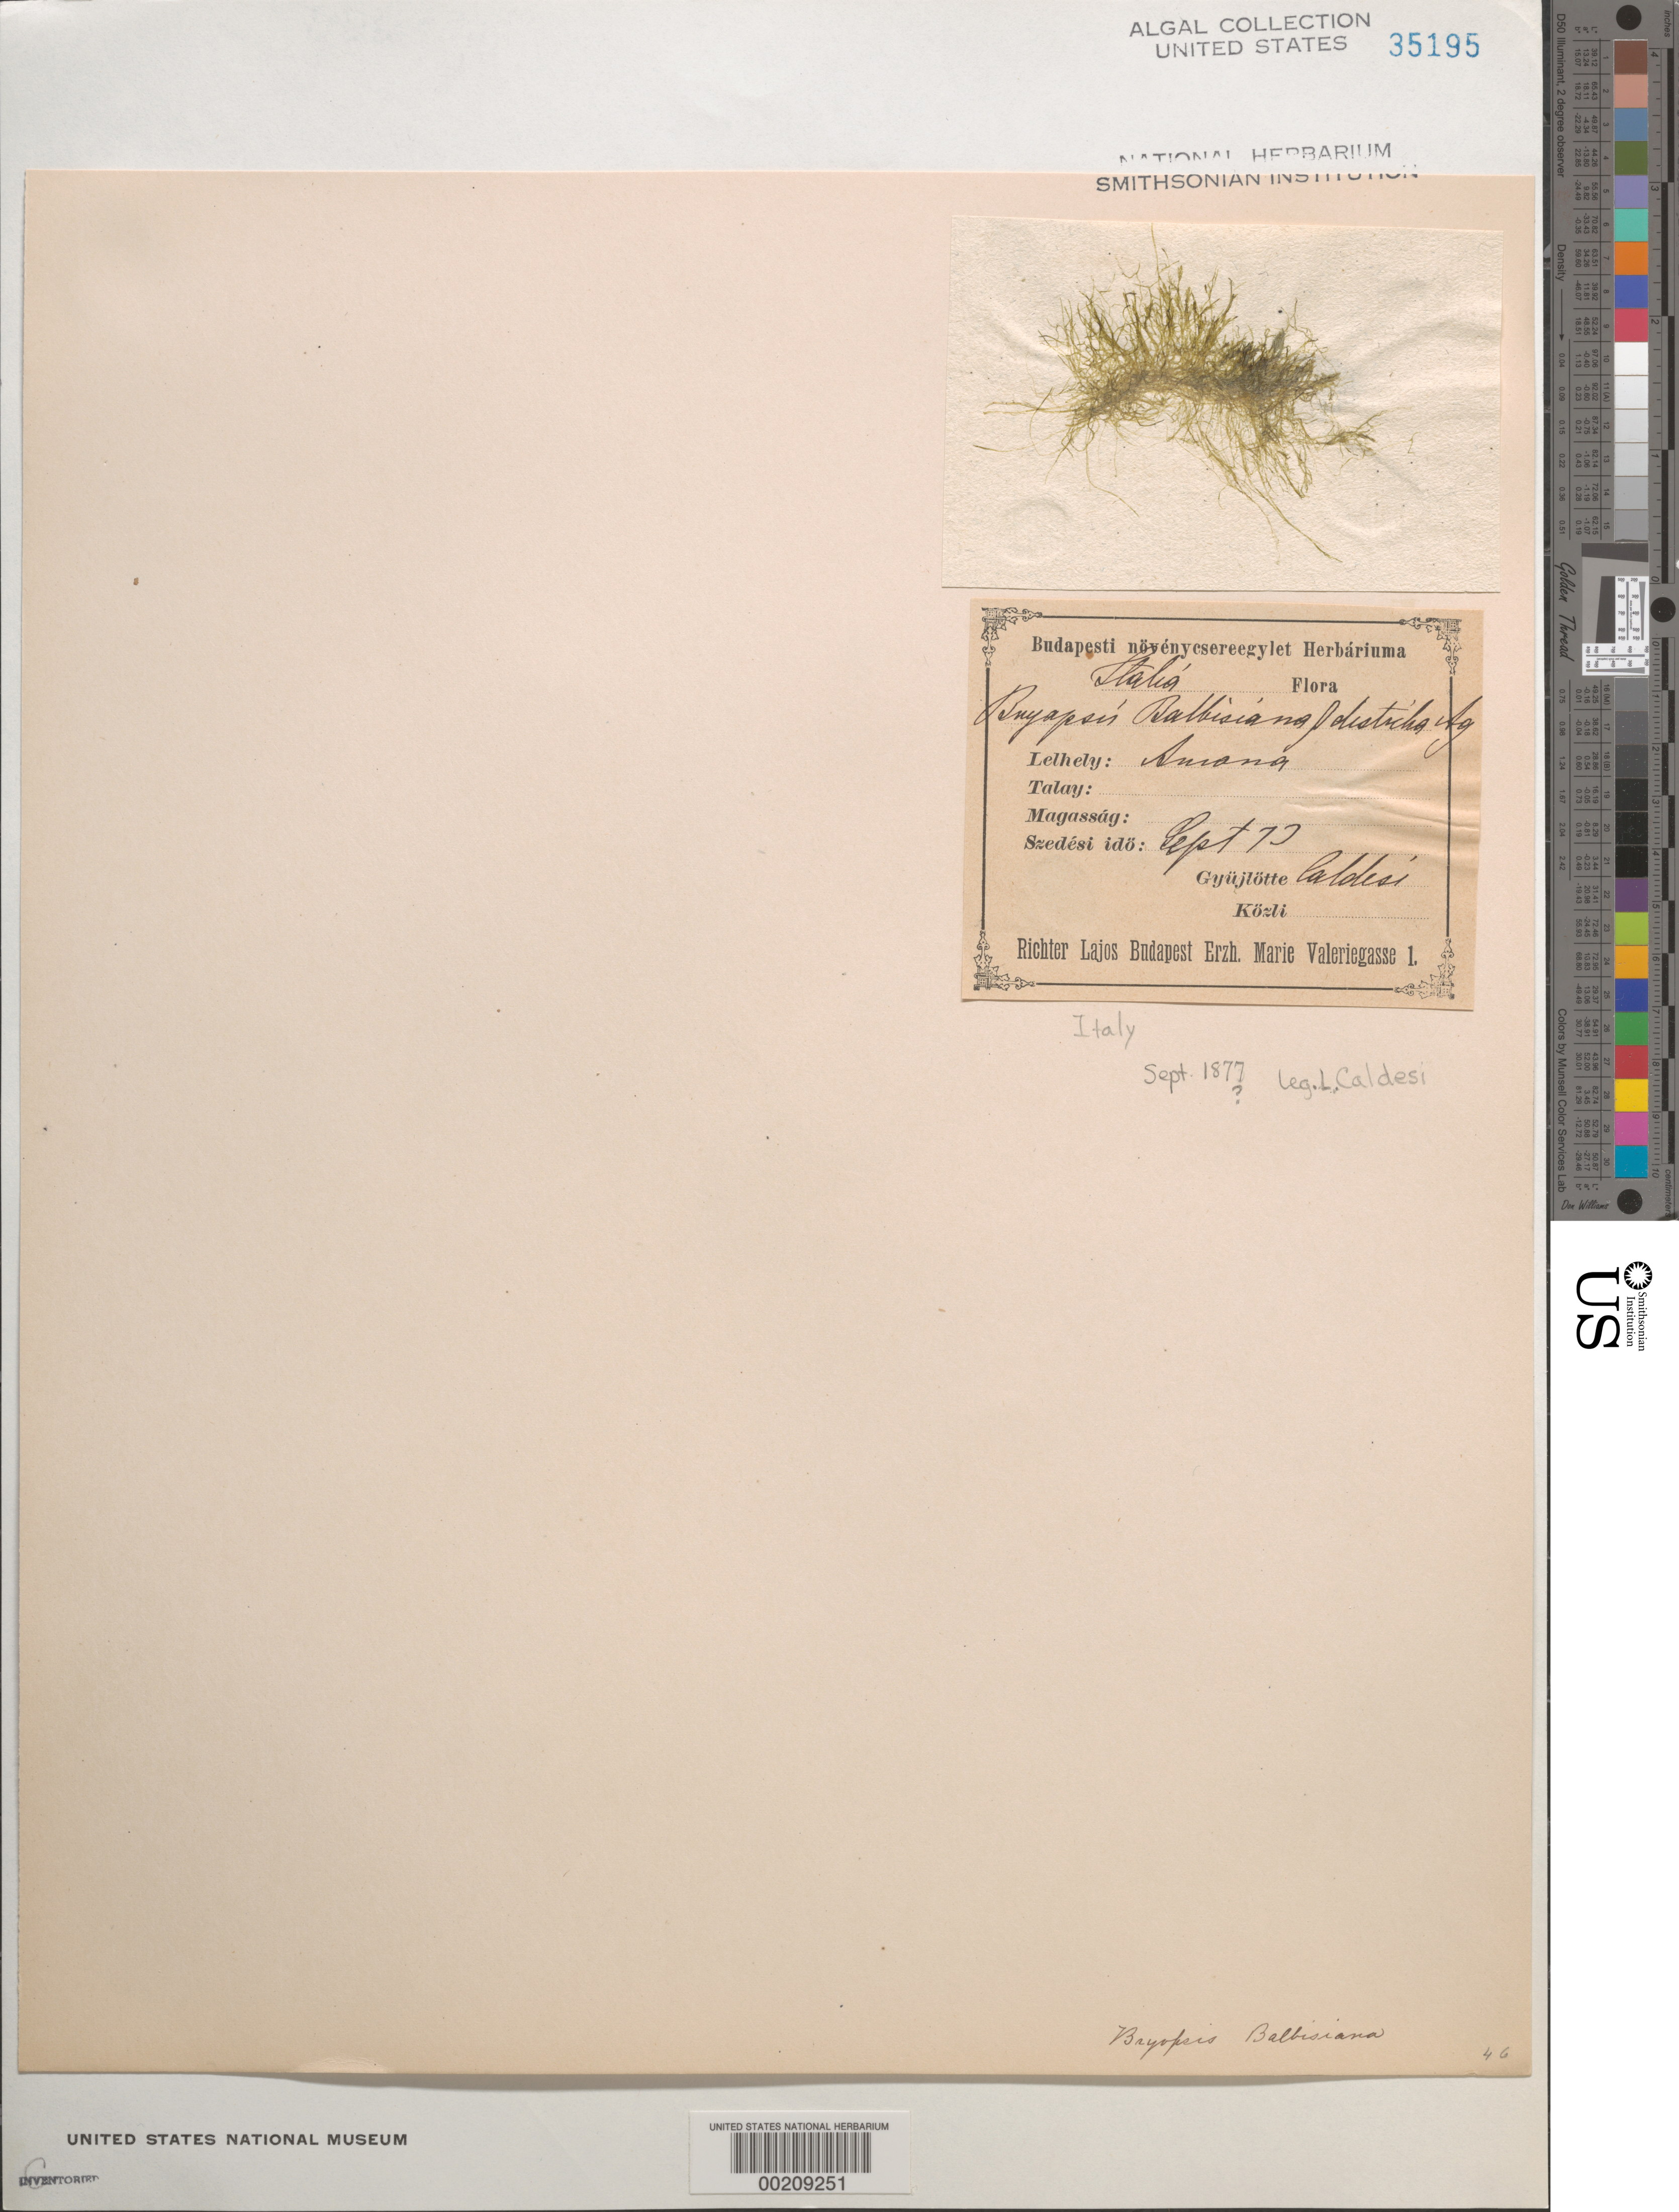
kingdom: Plantae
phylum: Chlorophyta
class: Ulvophyceae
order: Bryopsidales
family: Bryopsidaceae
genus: Bryopsis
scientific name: Bryopsis balbisiana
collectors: L. Caldesi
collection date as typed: Sep 1877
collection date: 1877-09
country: Italy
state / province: Marche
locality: Ancona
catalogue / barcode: US 35195